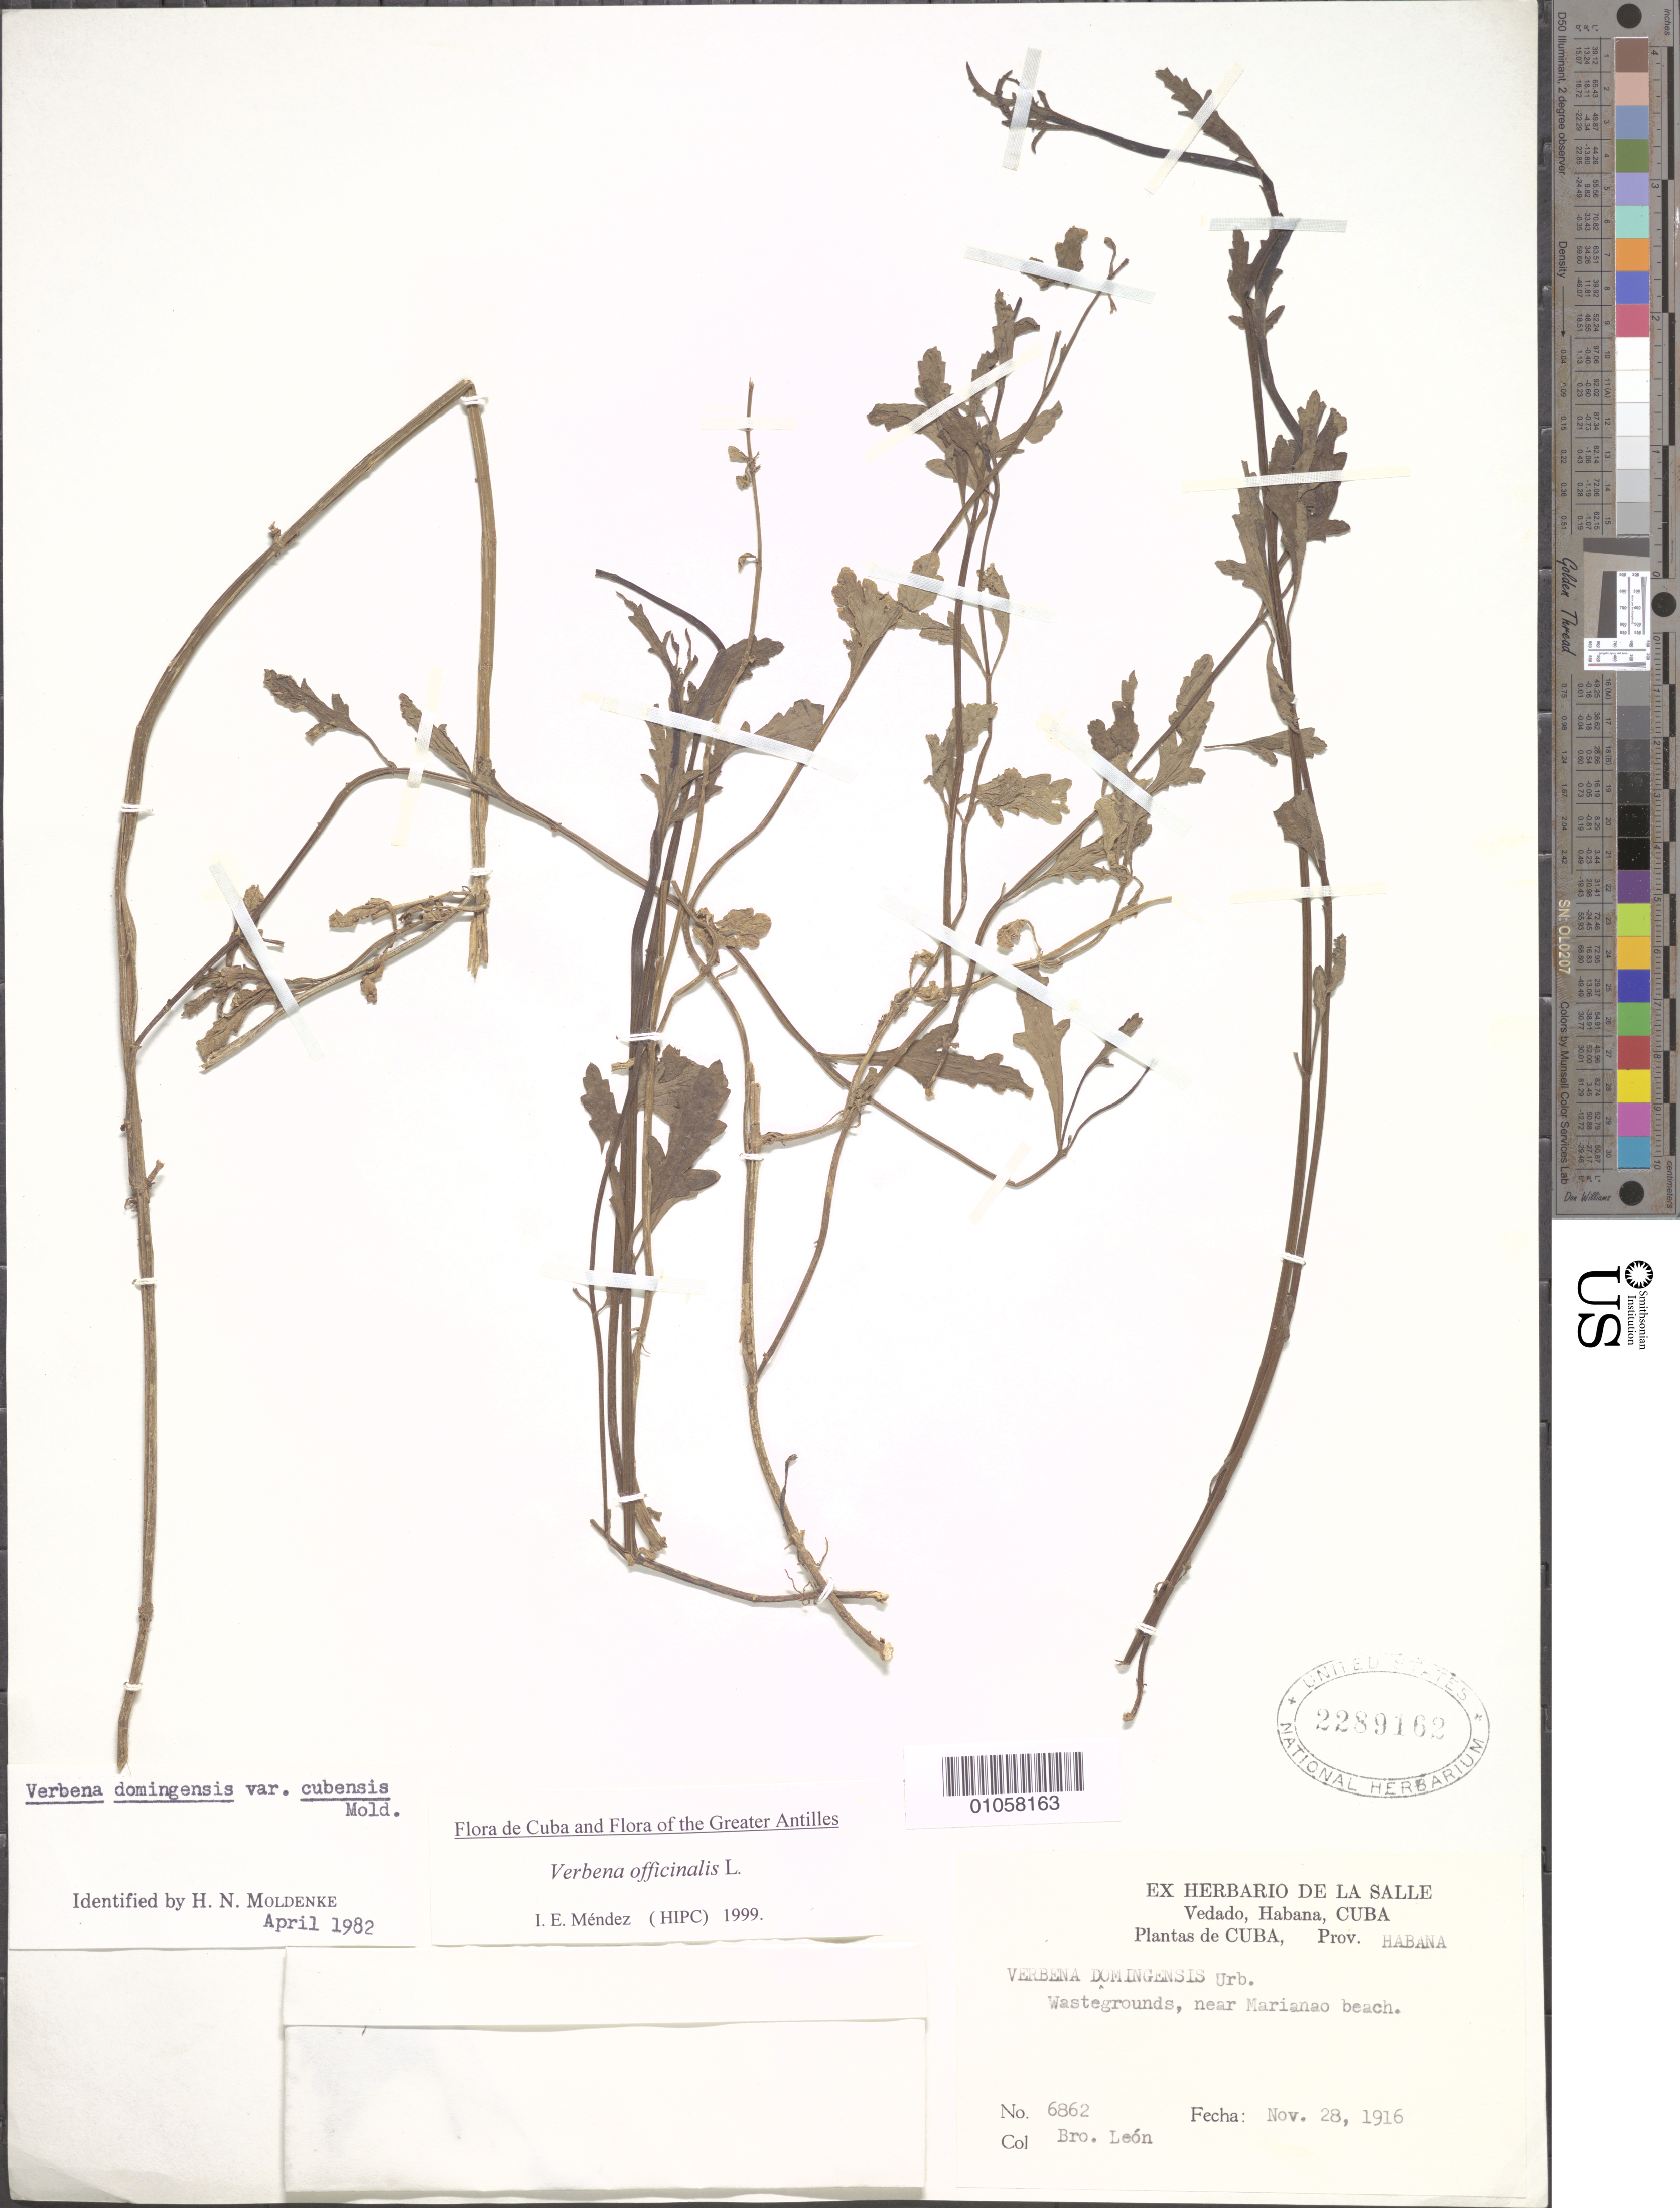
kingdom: Plantae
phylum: Tracheophyta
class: Magnoliopsida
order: Lamiales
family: Verbenaceae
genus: Verbena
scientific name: Verbena officinalis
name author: L.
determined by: Méndez, Isidro E., (HIPC)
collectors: Bro. León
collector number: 6862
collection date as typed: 28 Nov 1916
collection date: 1916-11-28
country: Cuba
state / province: La Habana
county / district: Municipio Playa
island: Cuba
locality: Marianao Beach, near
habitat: Waste grounds near beach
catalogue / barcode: US 2289162